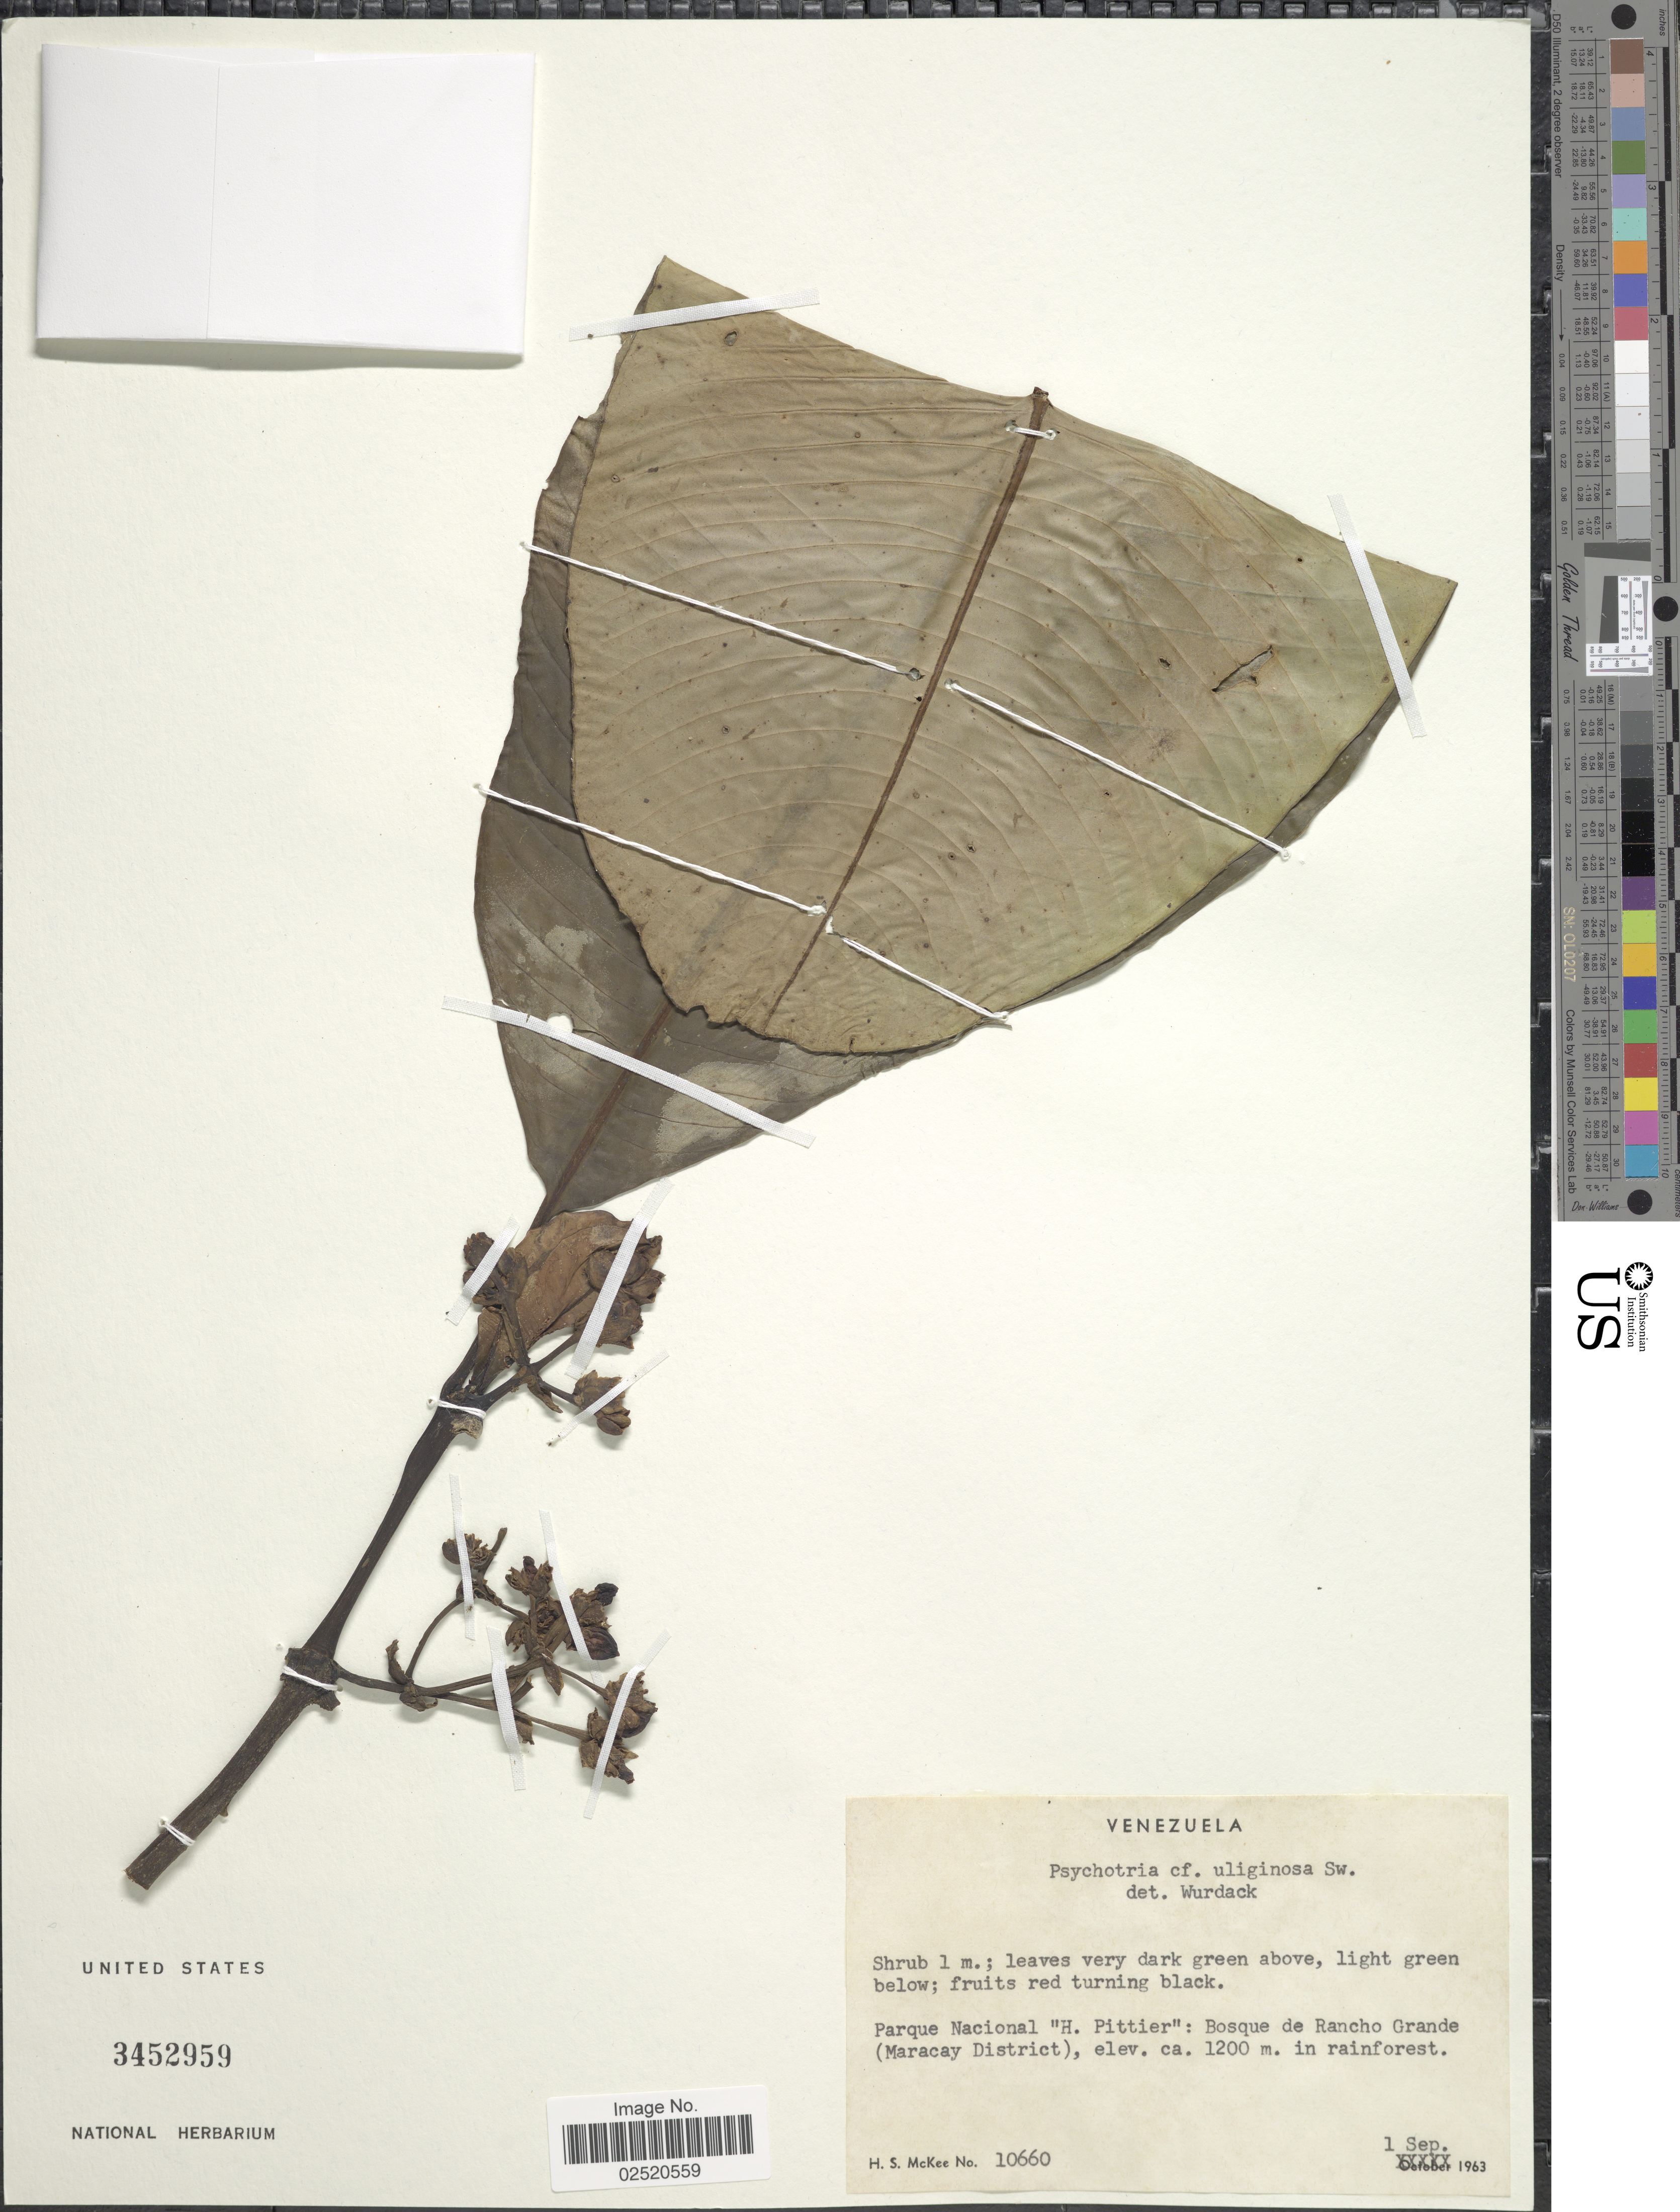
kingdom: Plantae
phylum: Tracheophyta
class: Magnoliopsida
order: Gentianales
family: Rubiaceae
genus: Psychotria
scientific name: Psychotria uliginosa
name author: Sw.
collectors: H. S. McKee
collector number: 10660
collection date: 1963-09-01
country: Venezuela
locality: Parque Nacional "H. Pittier": Bosque de Rancho Grande (Maracay District)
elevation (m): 1200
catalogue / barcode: US 3452959